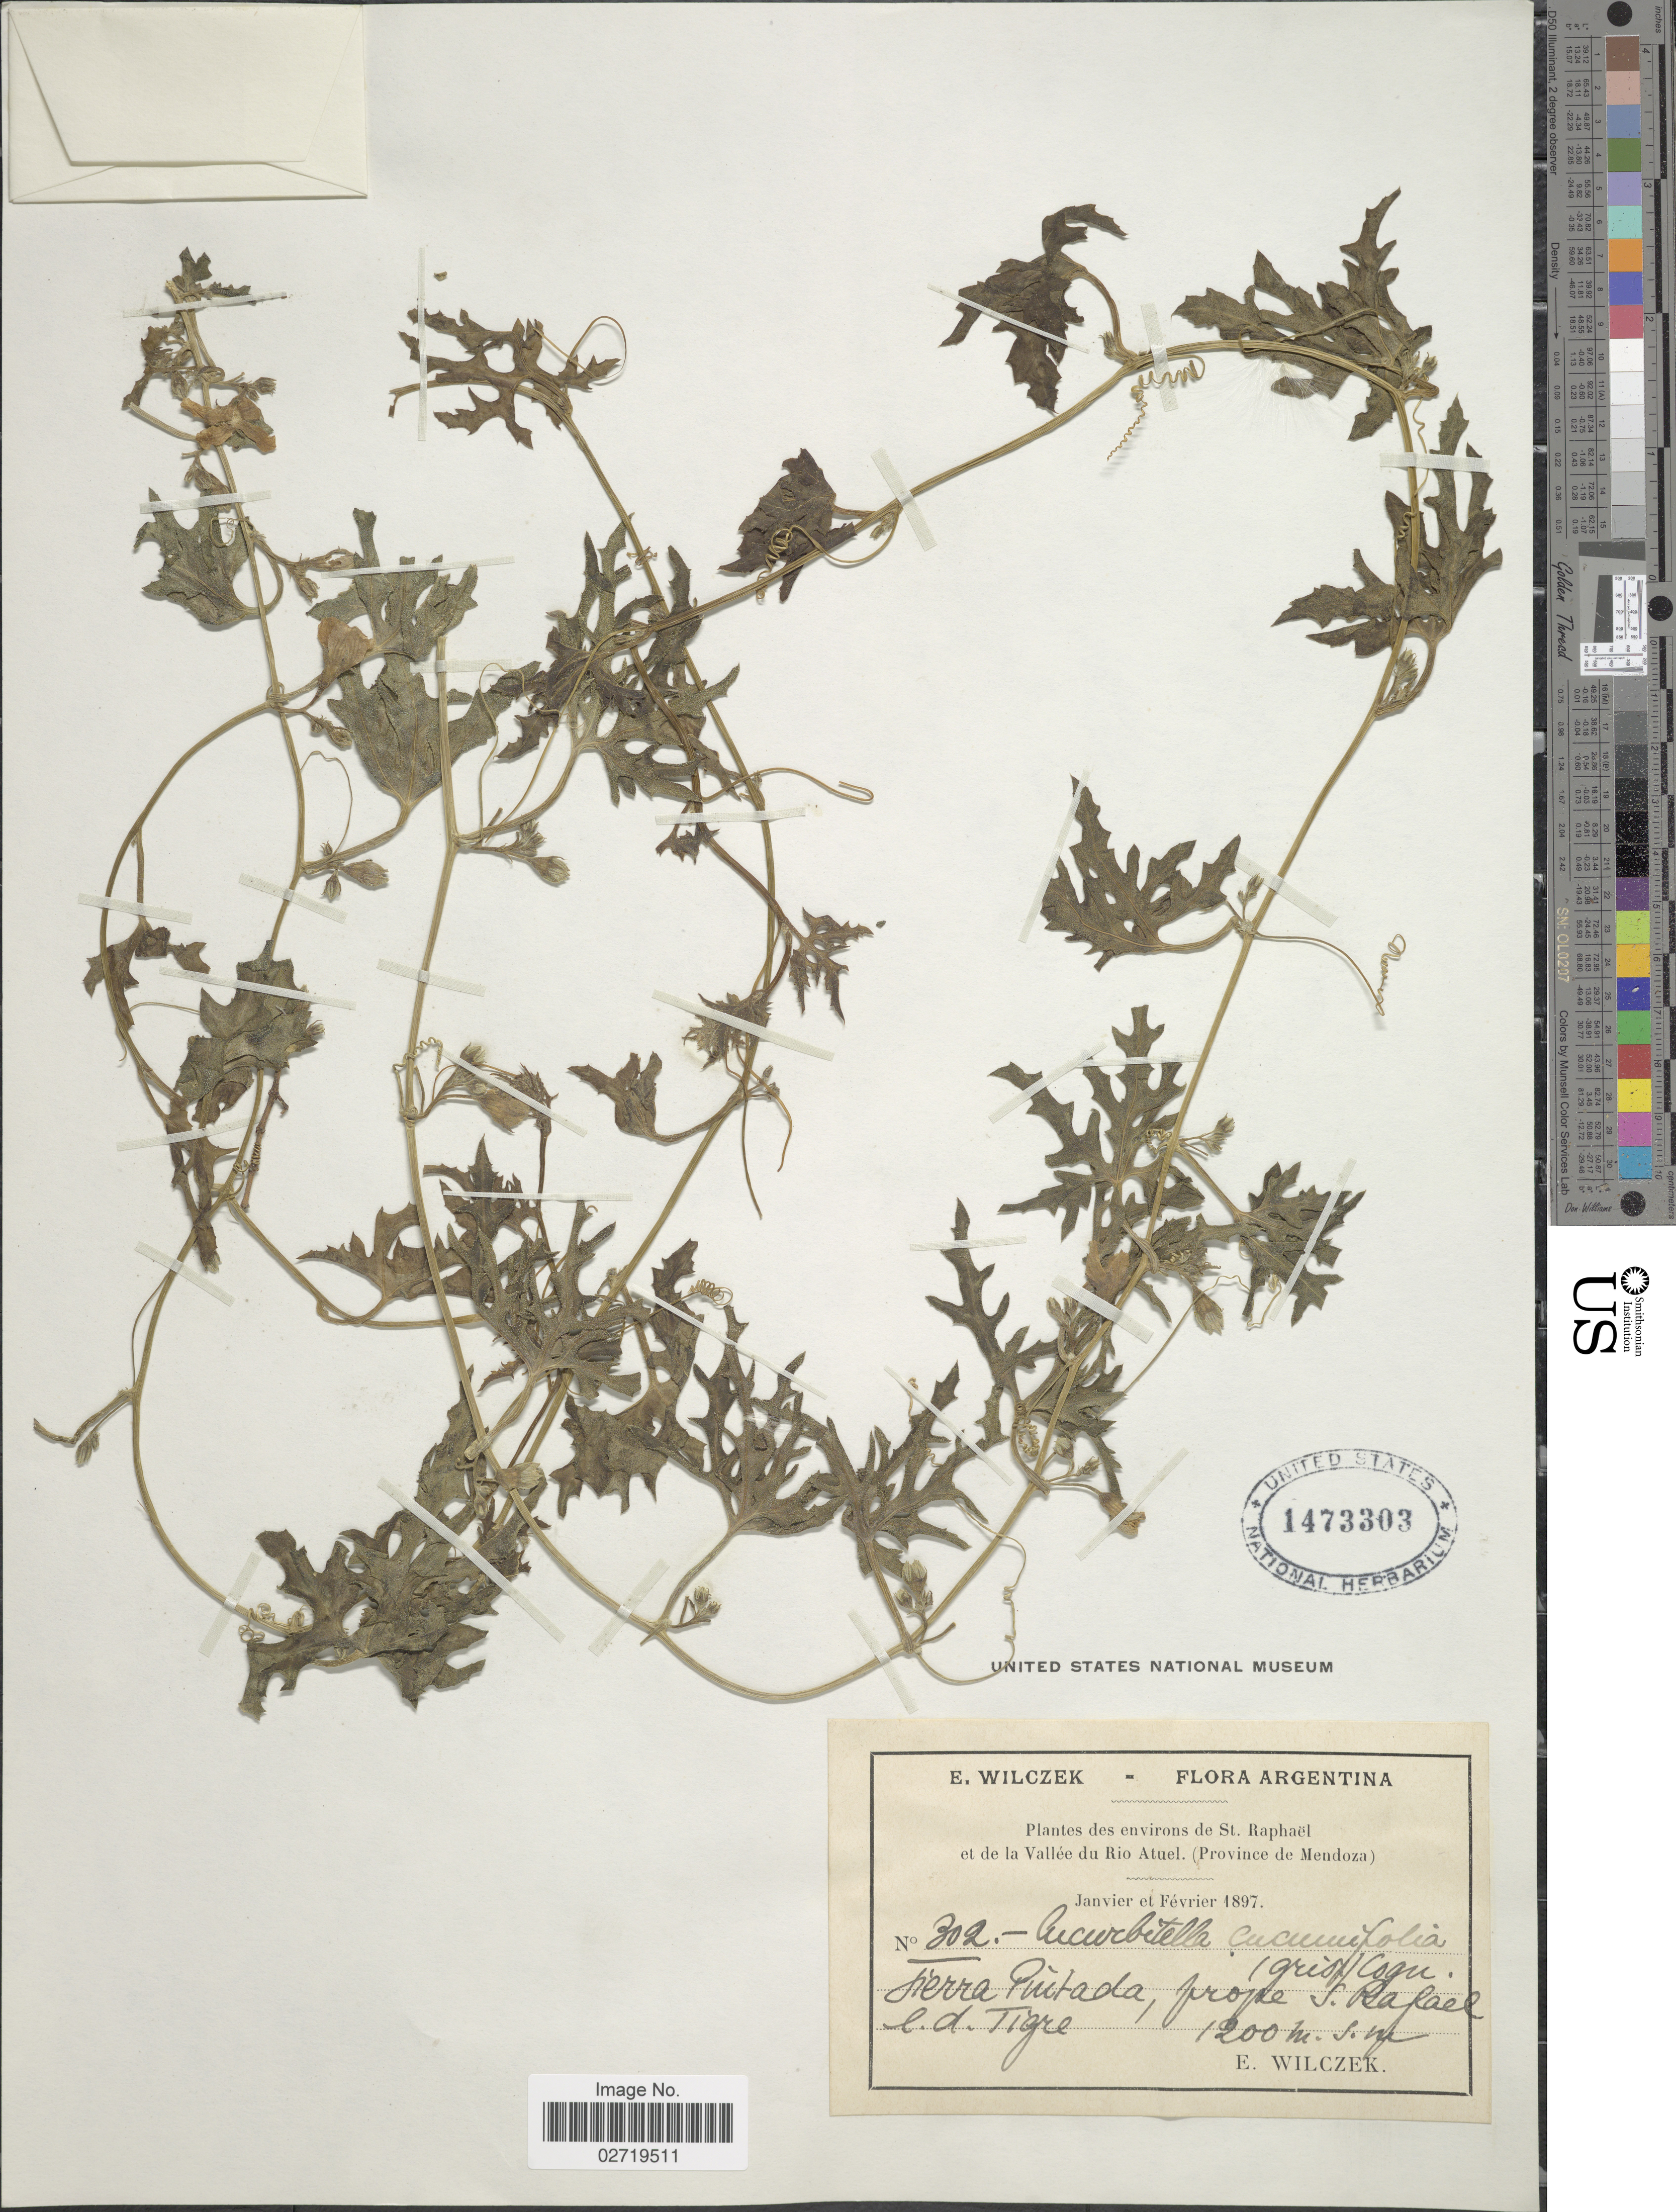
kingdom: Plantae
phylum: Tracheophyta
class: Magnoliopsida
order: Cucurbitales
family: Cucurbitaceae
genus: Cucurbitella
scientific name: Cucurbitella asperata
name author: (Gillies ex Hook. & Arn.) Walp.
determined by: Nee, Michael H.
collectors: E. Wilczek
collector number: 302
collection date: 1897-01/1897-02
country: Argentina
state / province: Mendoza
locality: Environs de St. Raphaël et de la Vallée du Rio Atuel, Sierra Pintada, prope S. Rafael e.d. Tigre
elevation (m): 1200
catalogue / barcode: US 1473303